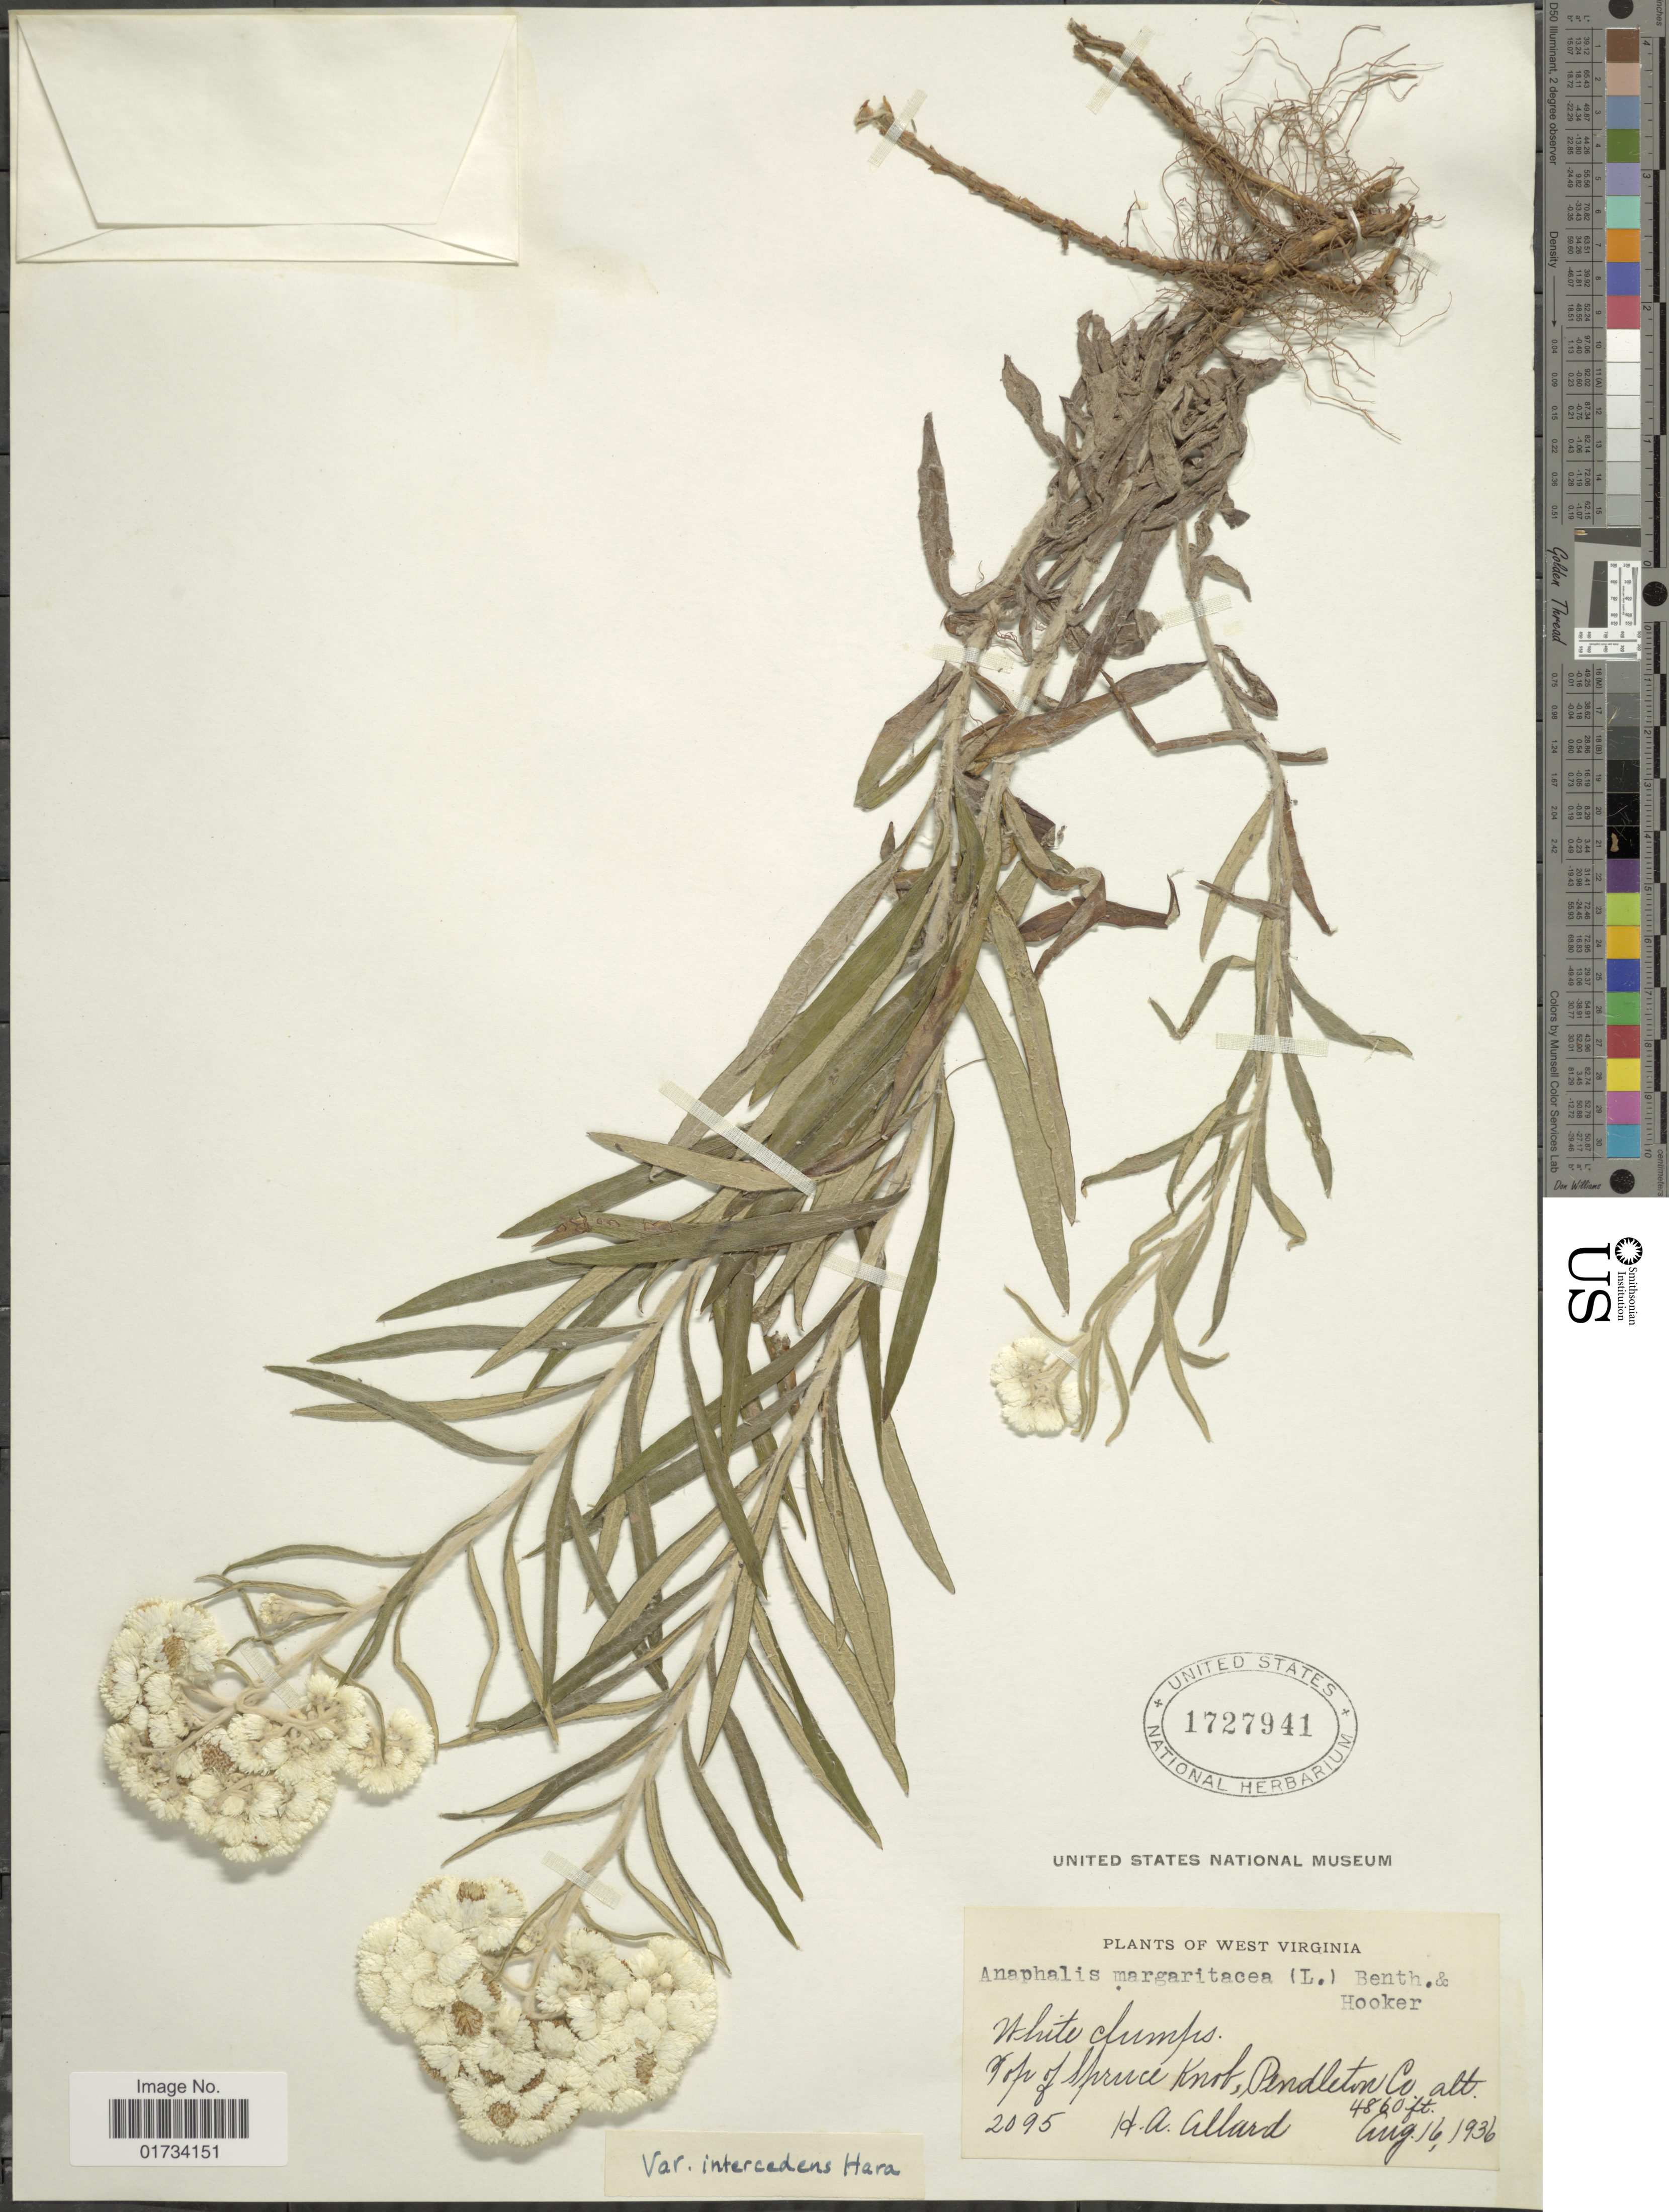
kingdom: Plantae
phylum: Tracheophyta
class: Magnoliopsida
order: Asterales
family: Asteraceae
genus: Anaphalis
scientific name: Anaphalis margaritacea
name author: (L.) Benth. & Hook. f.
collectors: H. A. Allard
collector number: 2095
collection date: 1936-08-16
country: United States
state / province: West Virginia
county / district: Pendleton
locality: Top of Spruce Know, Pendleton Co.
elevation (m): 1481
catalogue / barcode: US 1727941